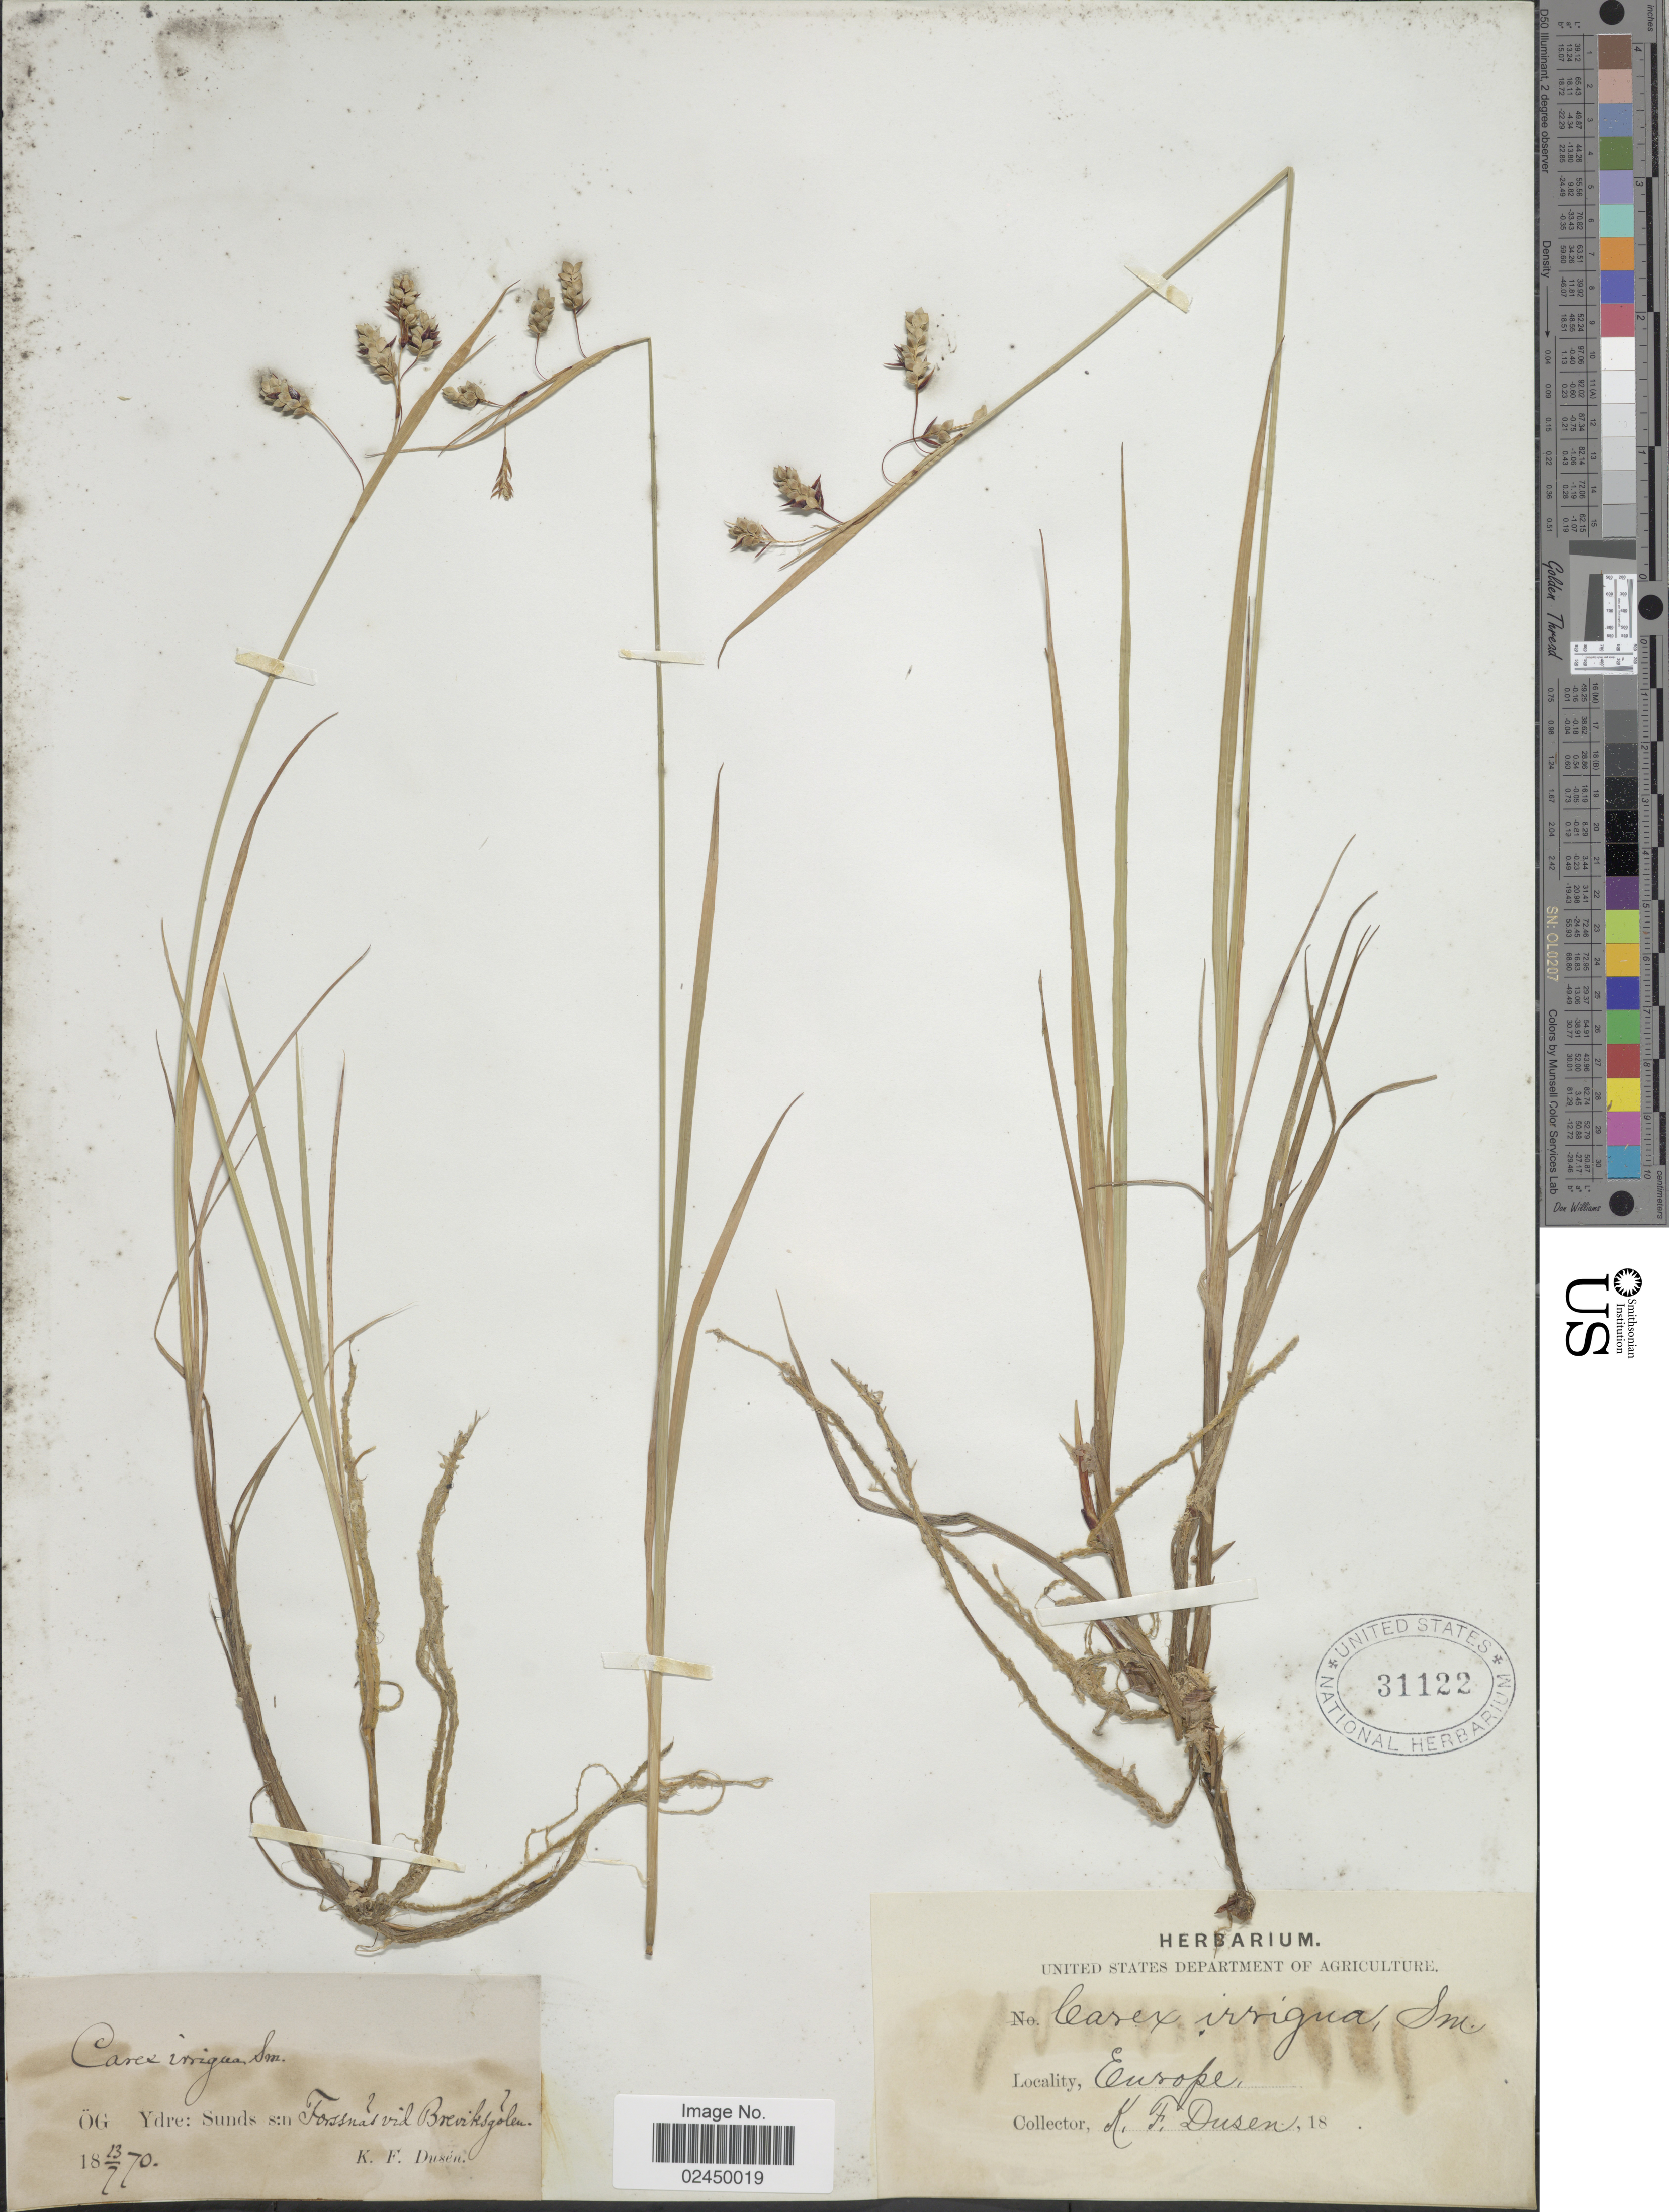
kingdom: Plantae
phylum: Tracheophyta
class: Liliopsida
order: Poales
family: Cyperaceae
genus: Carex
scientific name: Carex irrigua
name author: (Wahlenb.) Sm. ex Hoppe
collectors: K. Dusén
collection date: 1870-07-13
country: Sweden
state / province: Östergötland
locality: Og Ydre: Sunds s:n Forssnas vid Breviksgolen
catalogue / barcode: US 31122